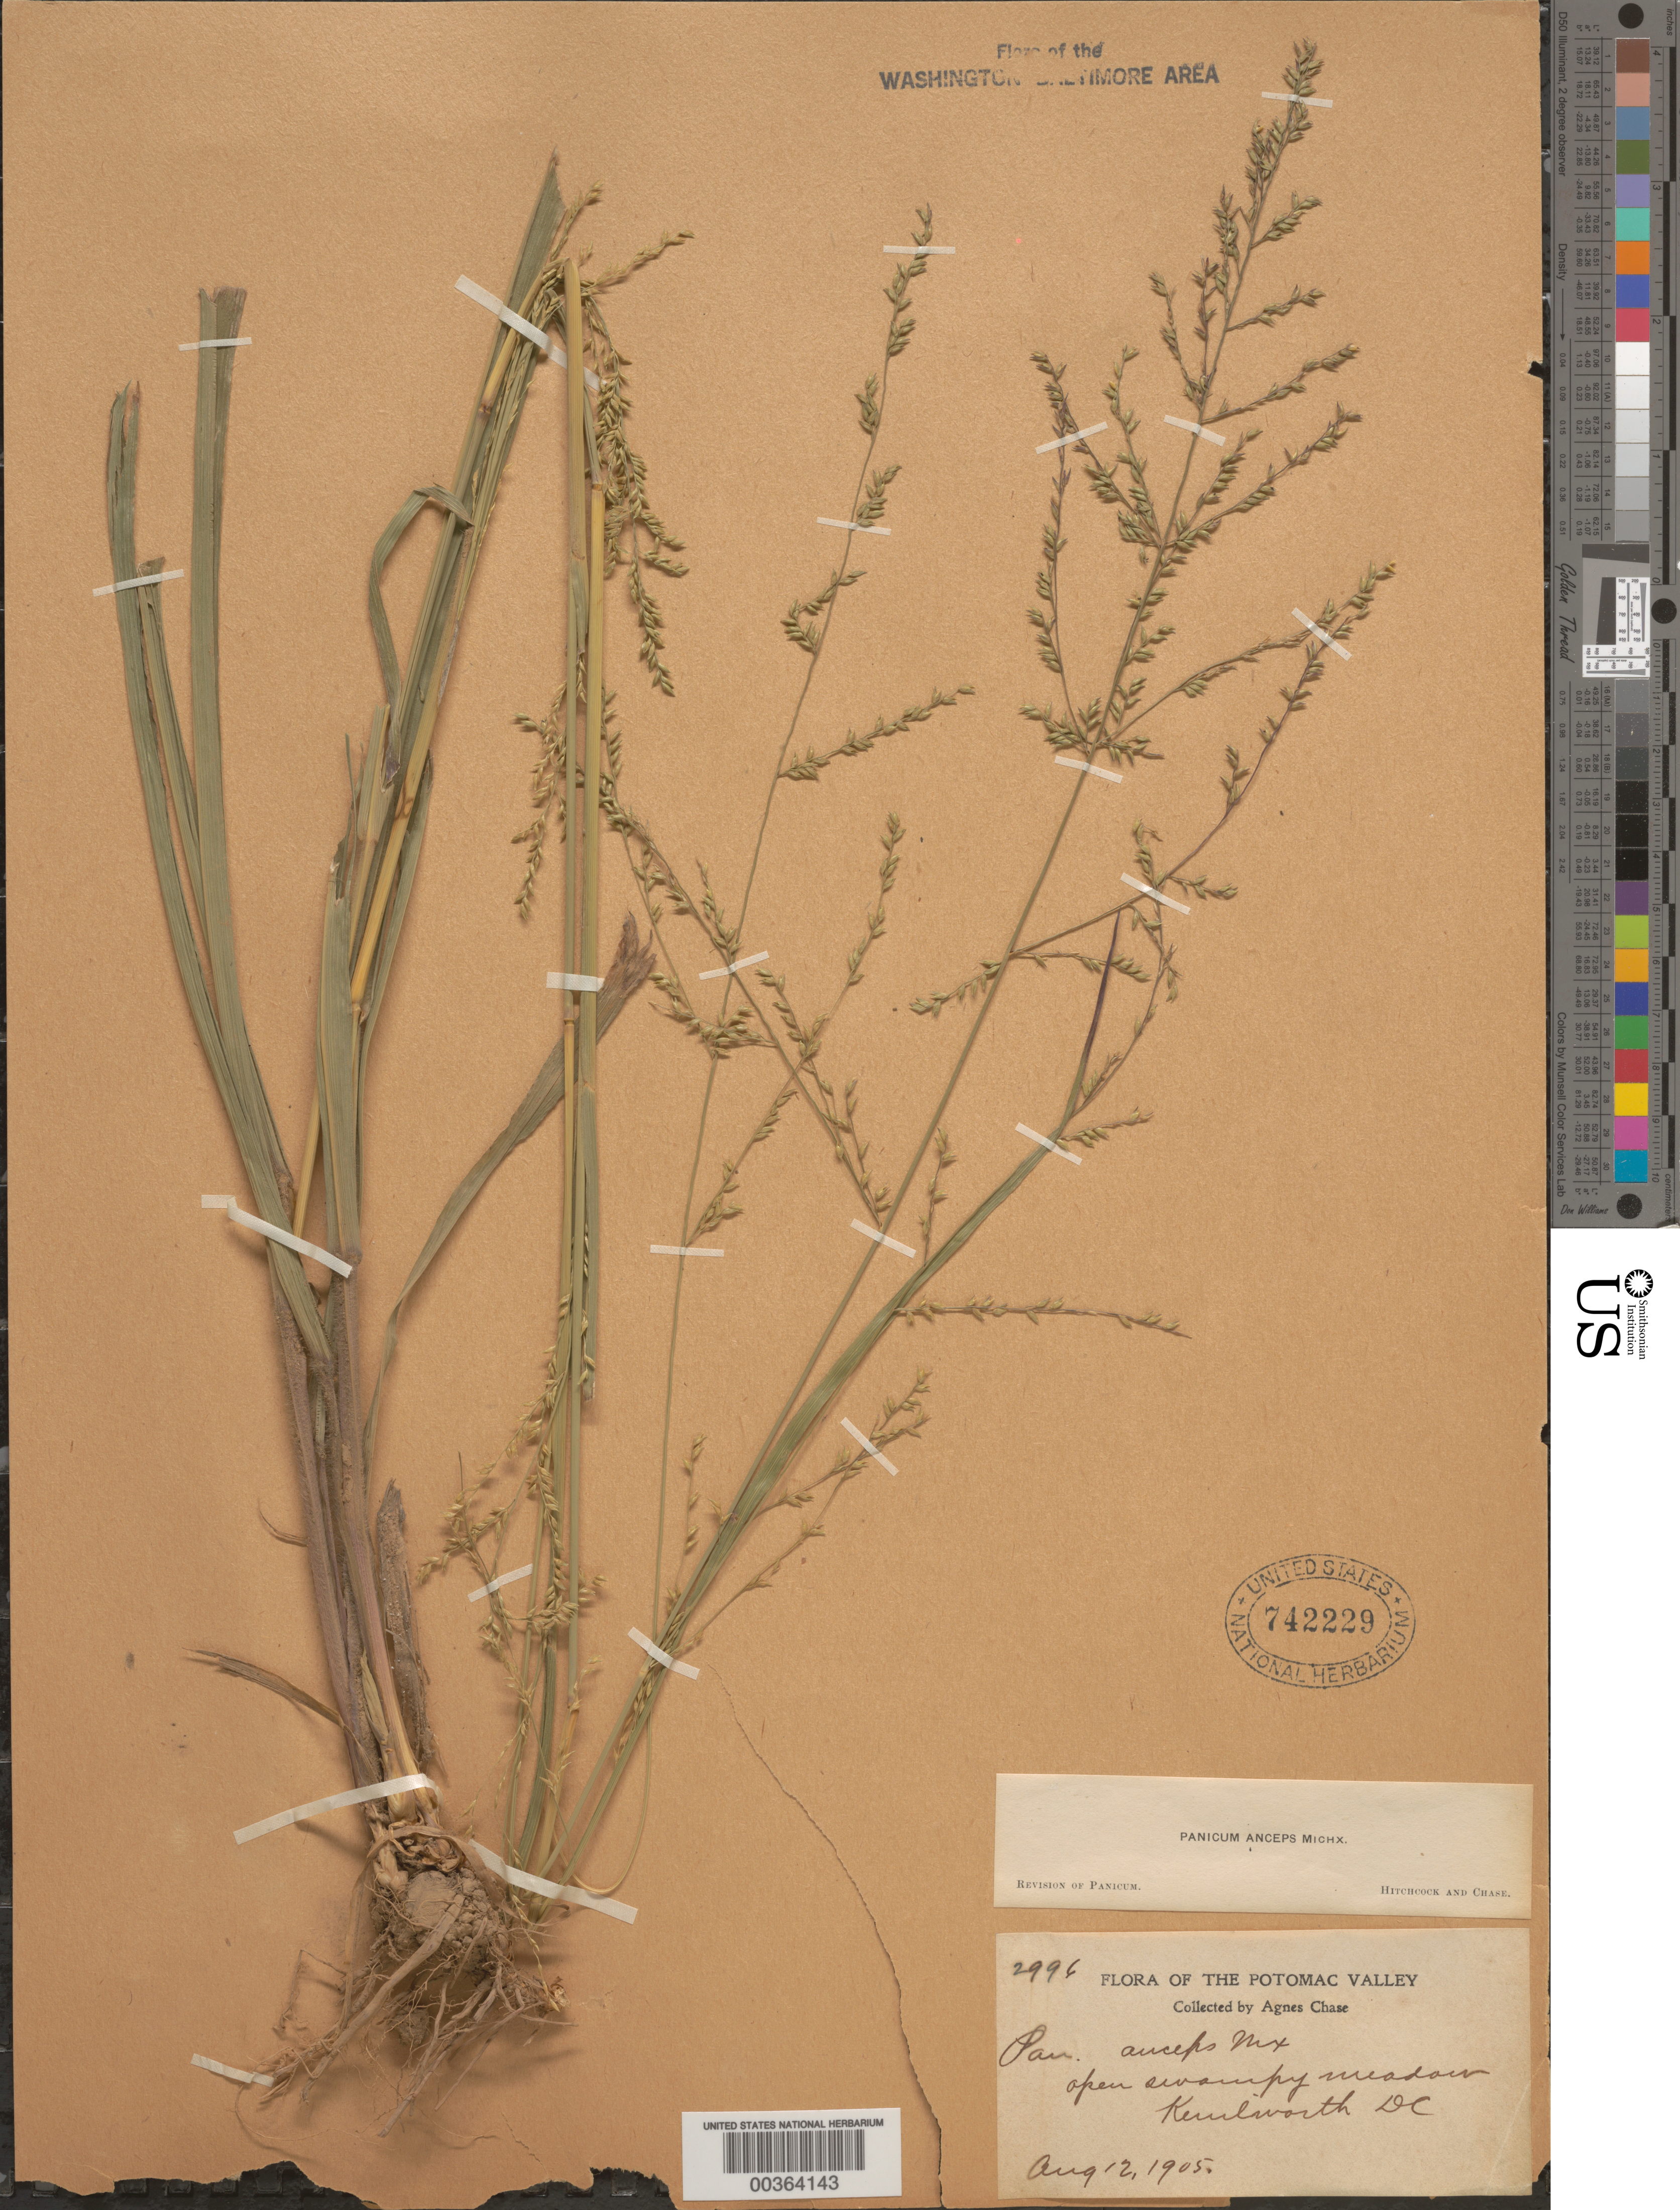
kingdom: Plantae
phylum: Tracheophyta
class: Liliopsida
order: Poales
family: Poaceae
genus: Coleataenia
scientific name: Coleataenia anceps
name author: (Michx.) Soreng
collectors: A. Chase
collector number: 2996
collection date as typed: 12 Aug 1905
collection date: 1905-08-12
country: United States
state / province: District of Columbia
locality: Kenilworth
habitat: Open swampy meadow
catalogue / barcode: US 742229